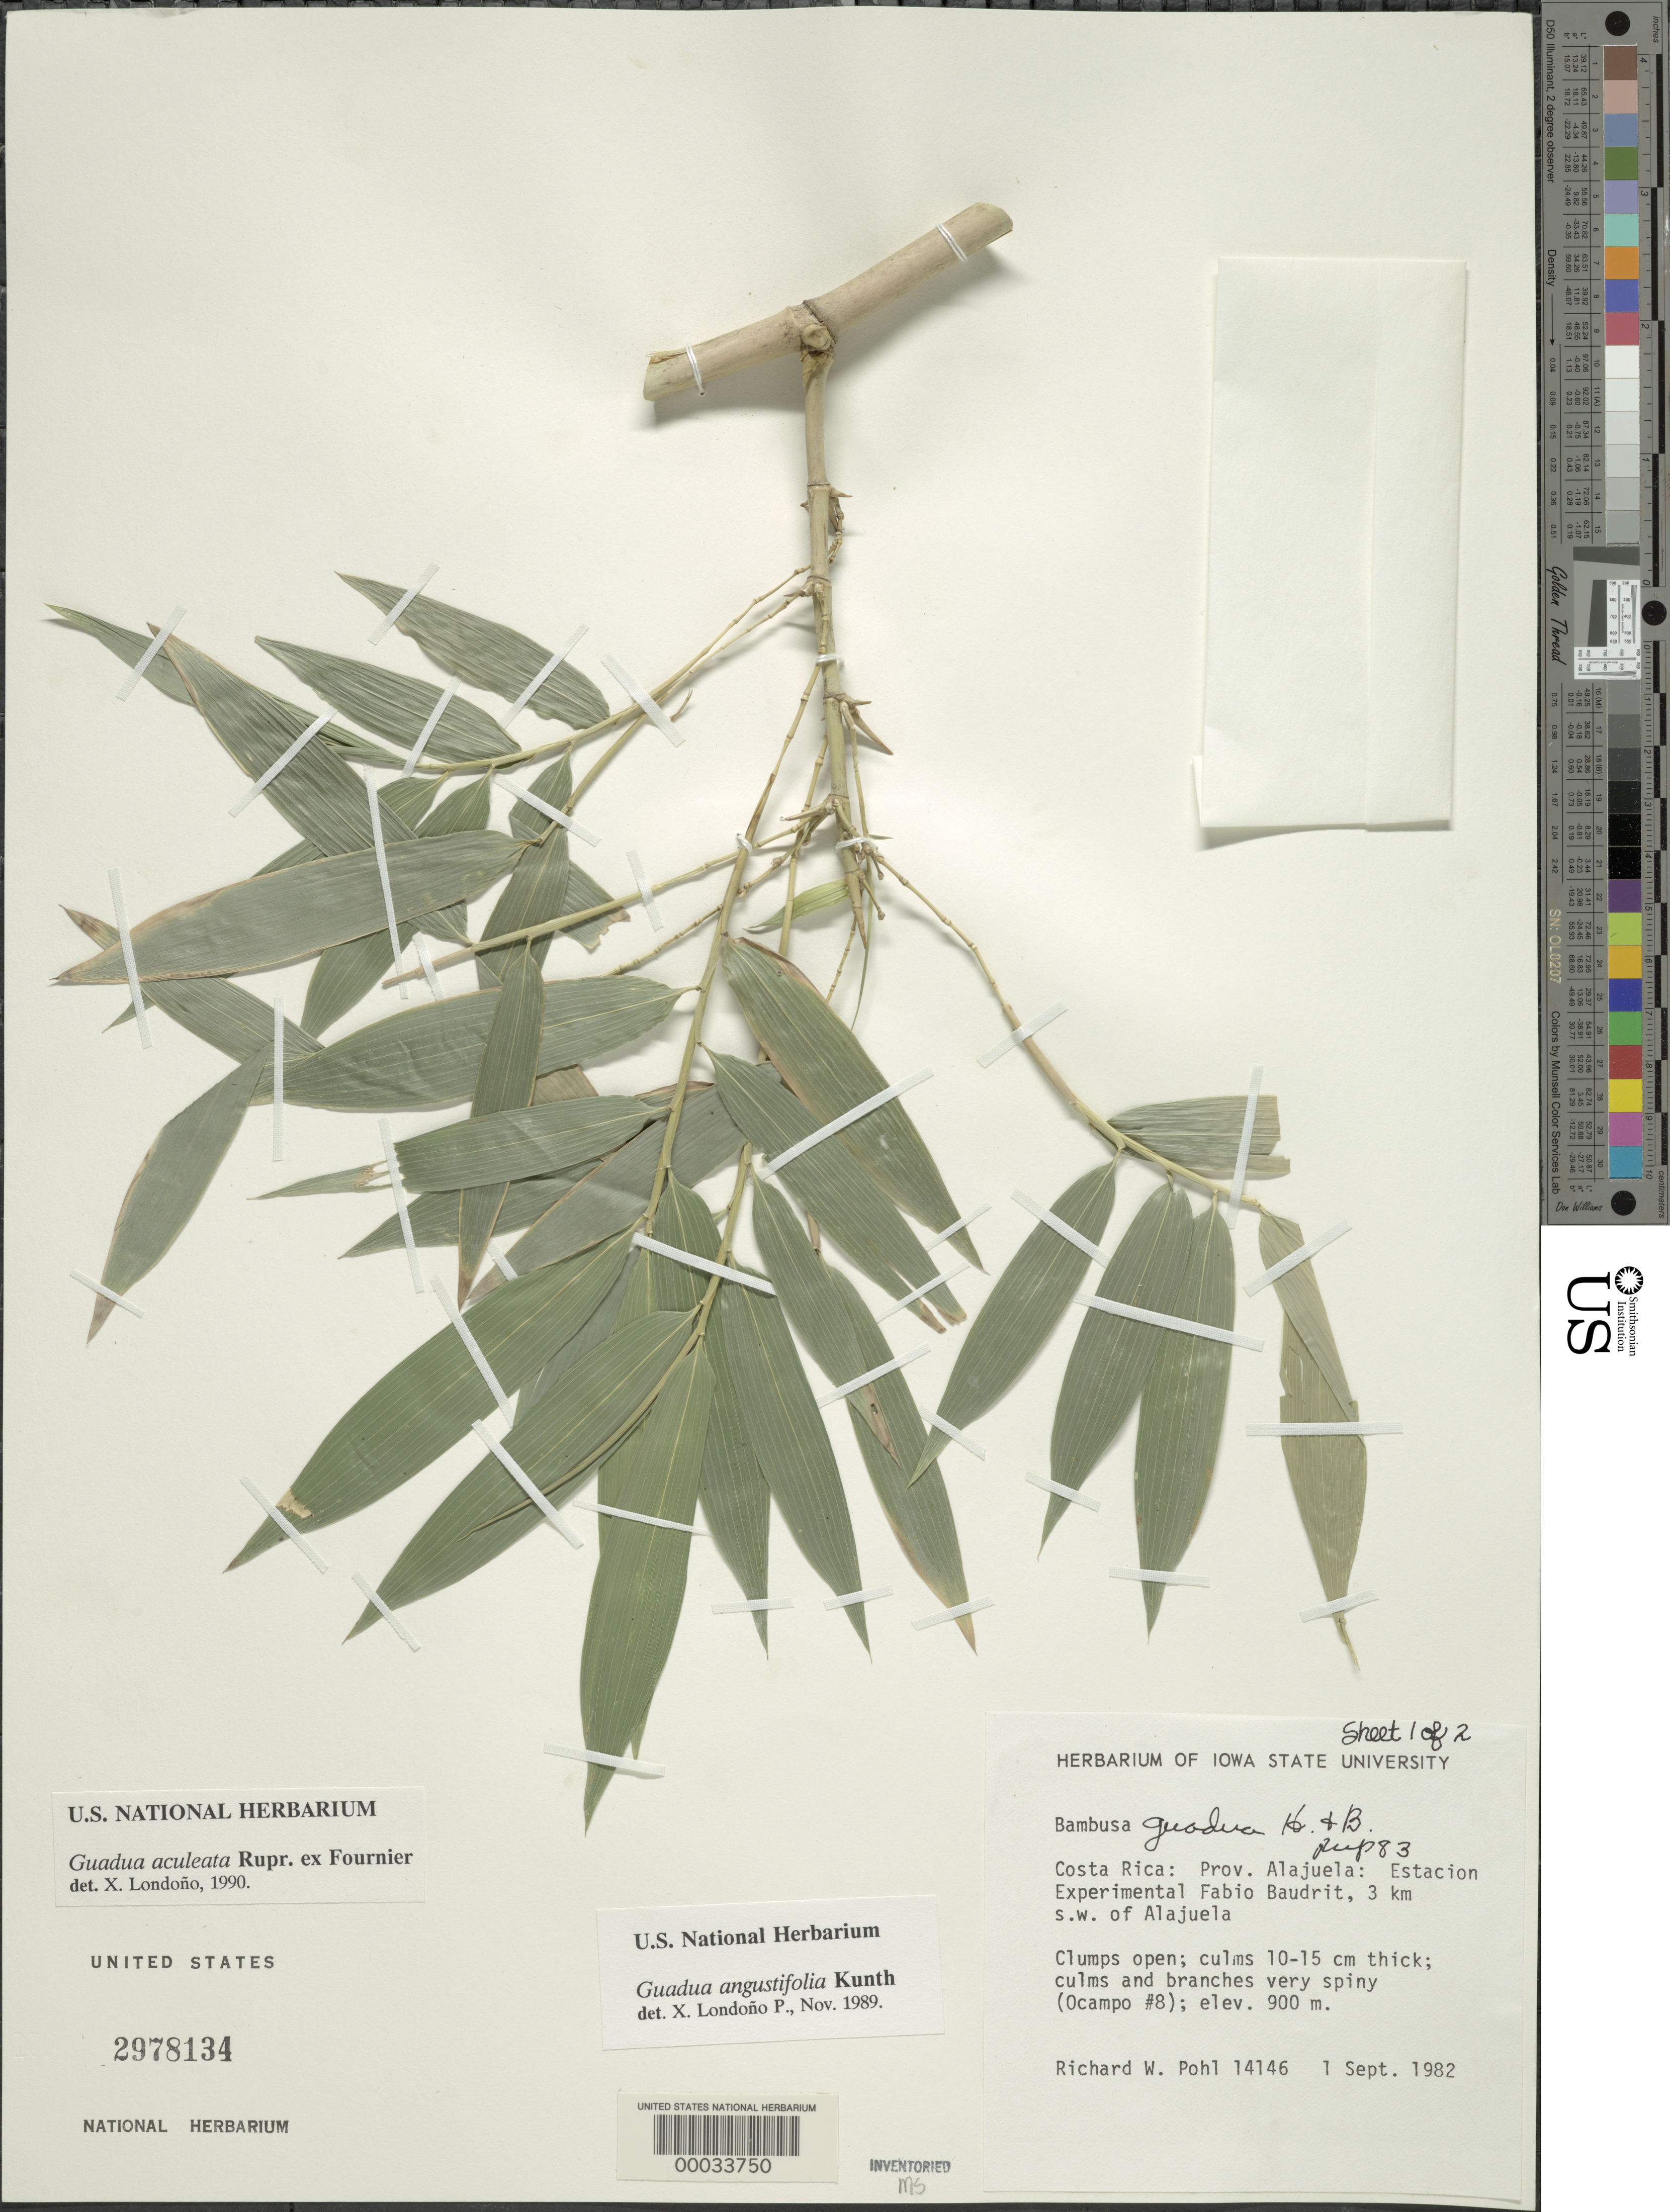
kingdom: Plantae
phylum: Tracheophyta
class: Liliopsida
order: Poales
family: Poaceae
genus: Guadua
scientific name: Guadua aculeata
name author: Rupr. ex E. Fourn.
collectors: R. W. Pohl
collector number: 14146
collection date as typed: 01 Sep 1982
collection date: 1982-09-01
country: Costa Rica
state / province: Alajuela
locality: Estacion Experimental Fabio Baudrit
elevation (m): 900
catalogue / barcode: US 2978134